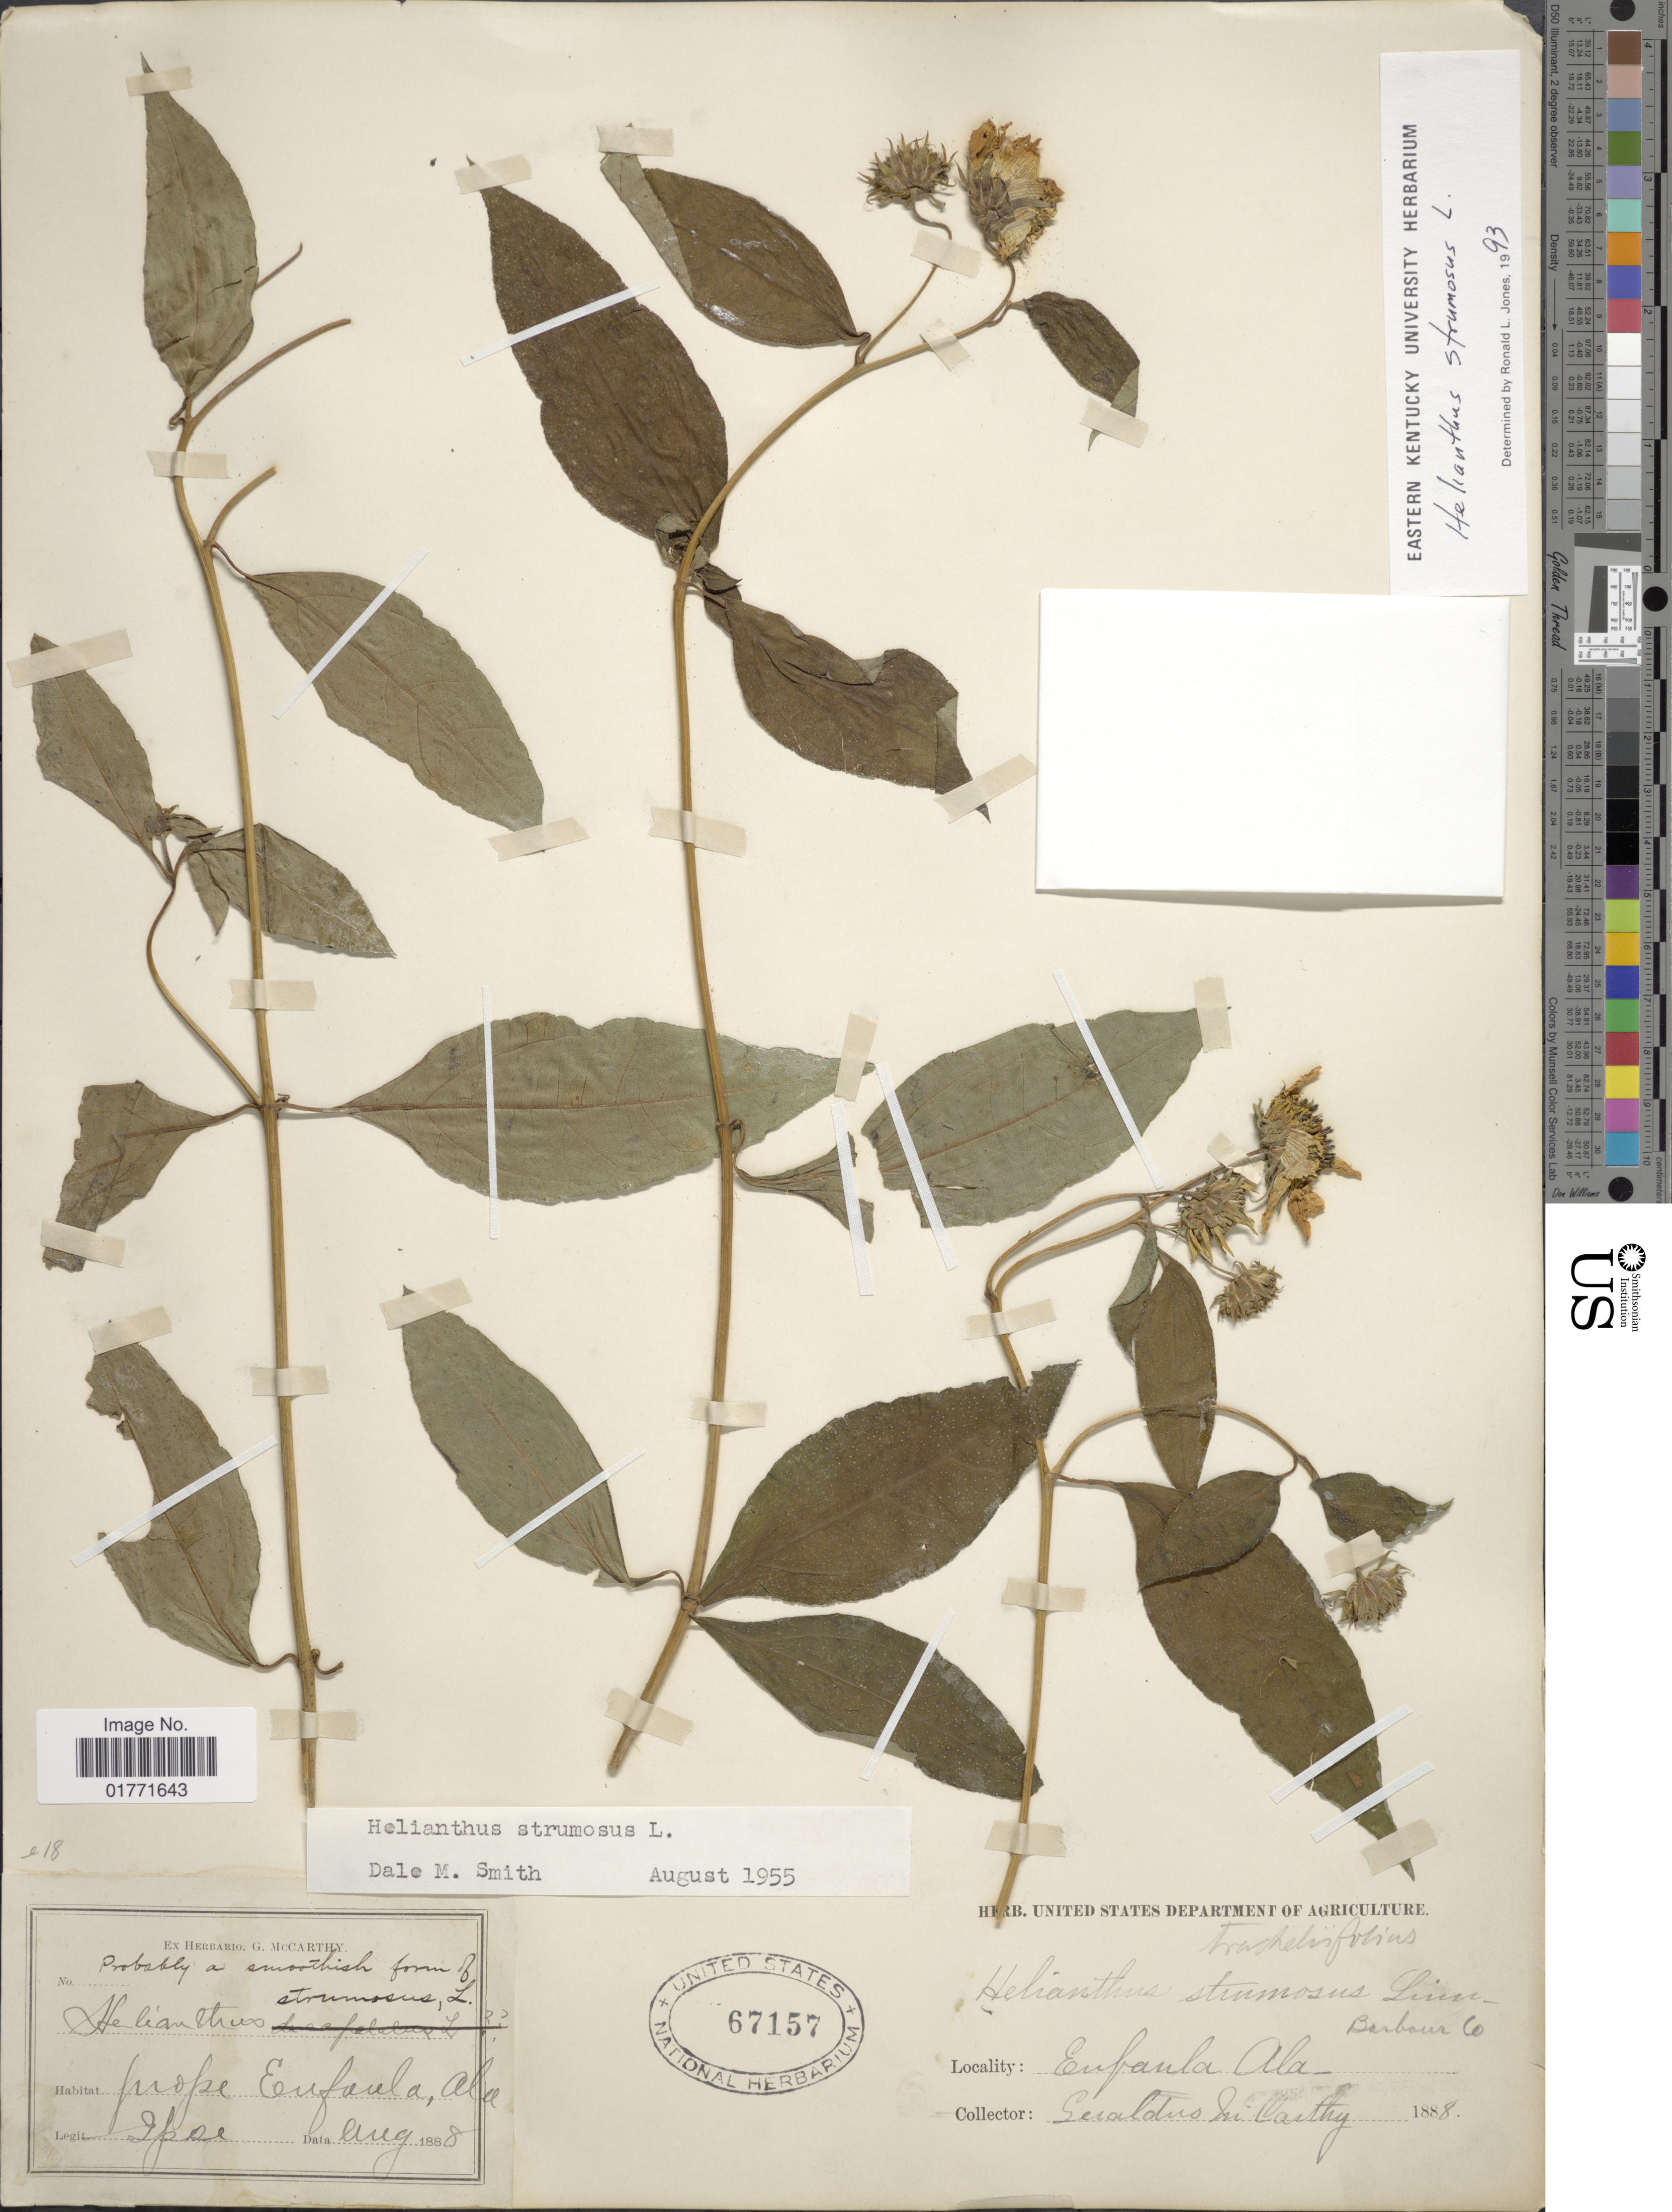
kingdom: Plantae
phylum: Tracheophyta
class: Magnoliopsida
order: Asterales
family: Asteraceae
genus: Helianthus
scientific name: Helianthus strumosus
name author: L.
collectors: M. McCarthy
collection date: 1888-08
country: United States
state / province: Alabama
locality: Prope Enfaula, Ala.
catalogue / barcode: US 67157